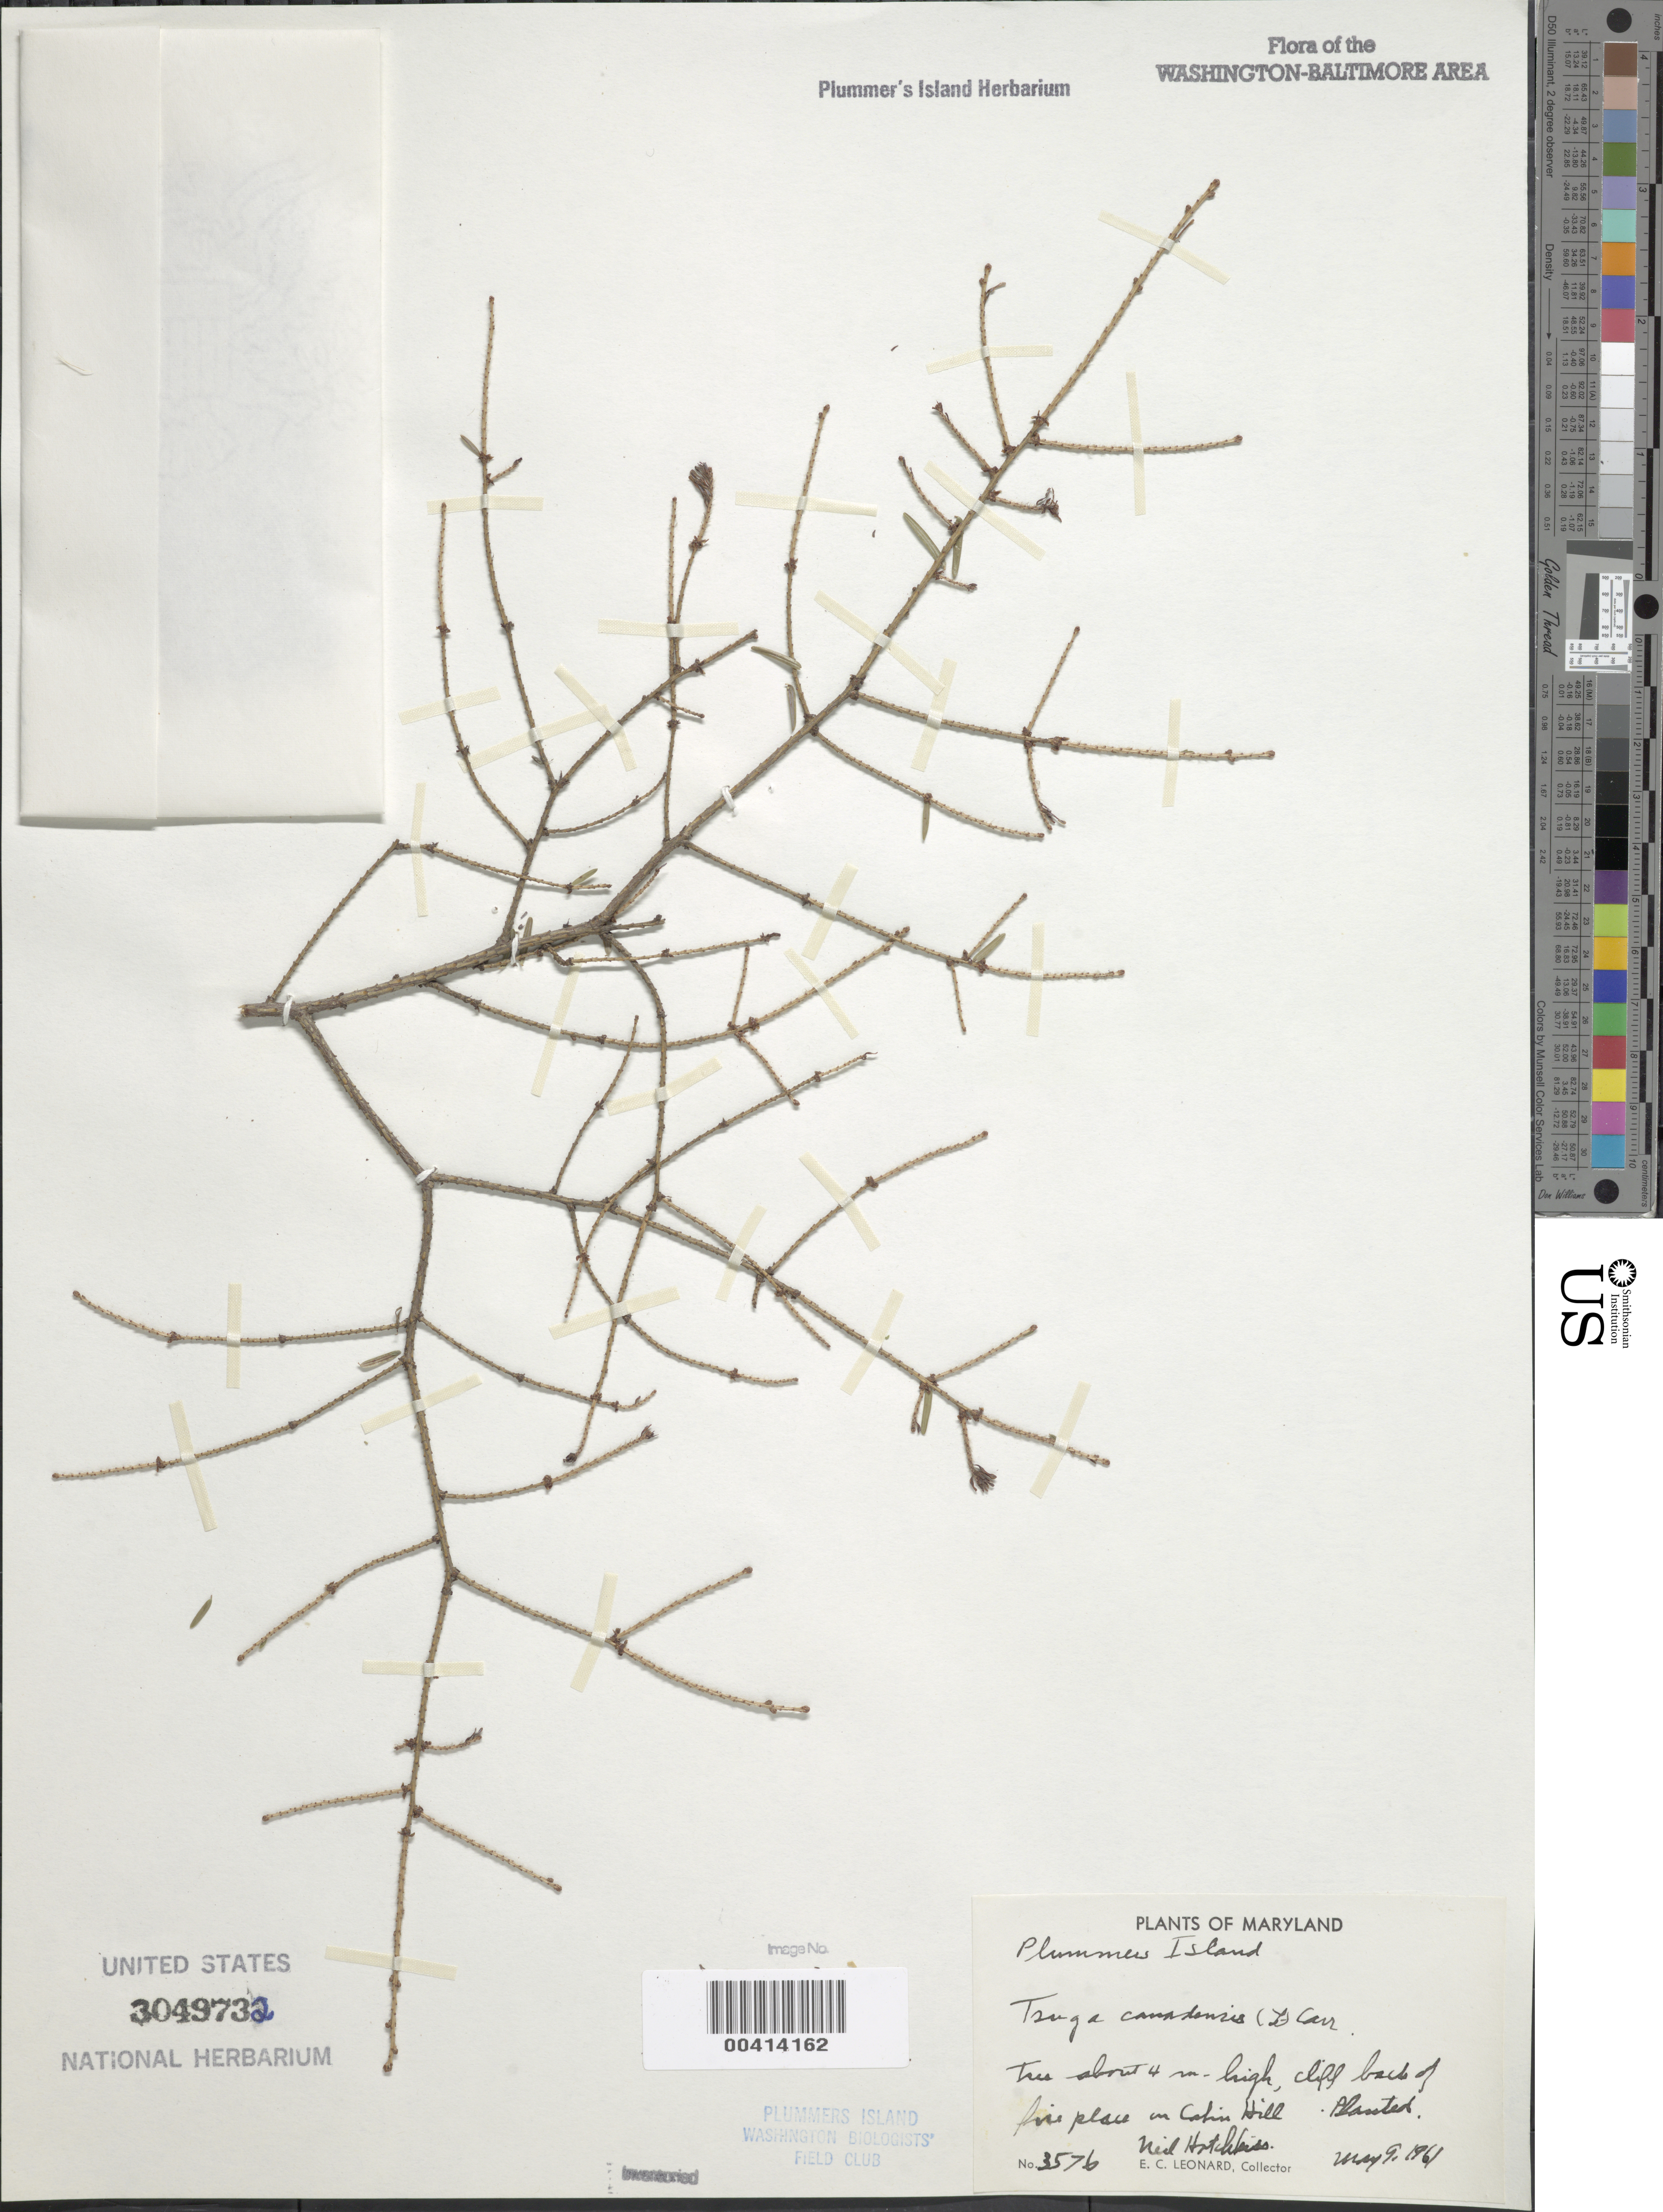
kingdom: Plantae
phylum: Tracheophyta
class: Pinopsida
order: Pinales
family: Pinaceae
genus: Tsuga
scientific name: Tsuga canadensis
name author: (L.) Carrière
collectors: E. C. Leonard & N. Hotchkiss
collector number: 3576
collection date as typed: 09 May 1961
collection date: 1961-05-09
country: United States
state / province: Maryland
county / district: Montgomery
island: Plummers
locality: Plummer's Island; Cabin Hill: back of fire place C. & O. Canal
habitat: Cliff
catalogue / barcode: US 3049732